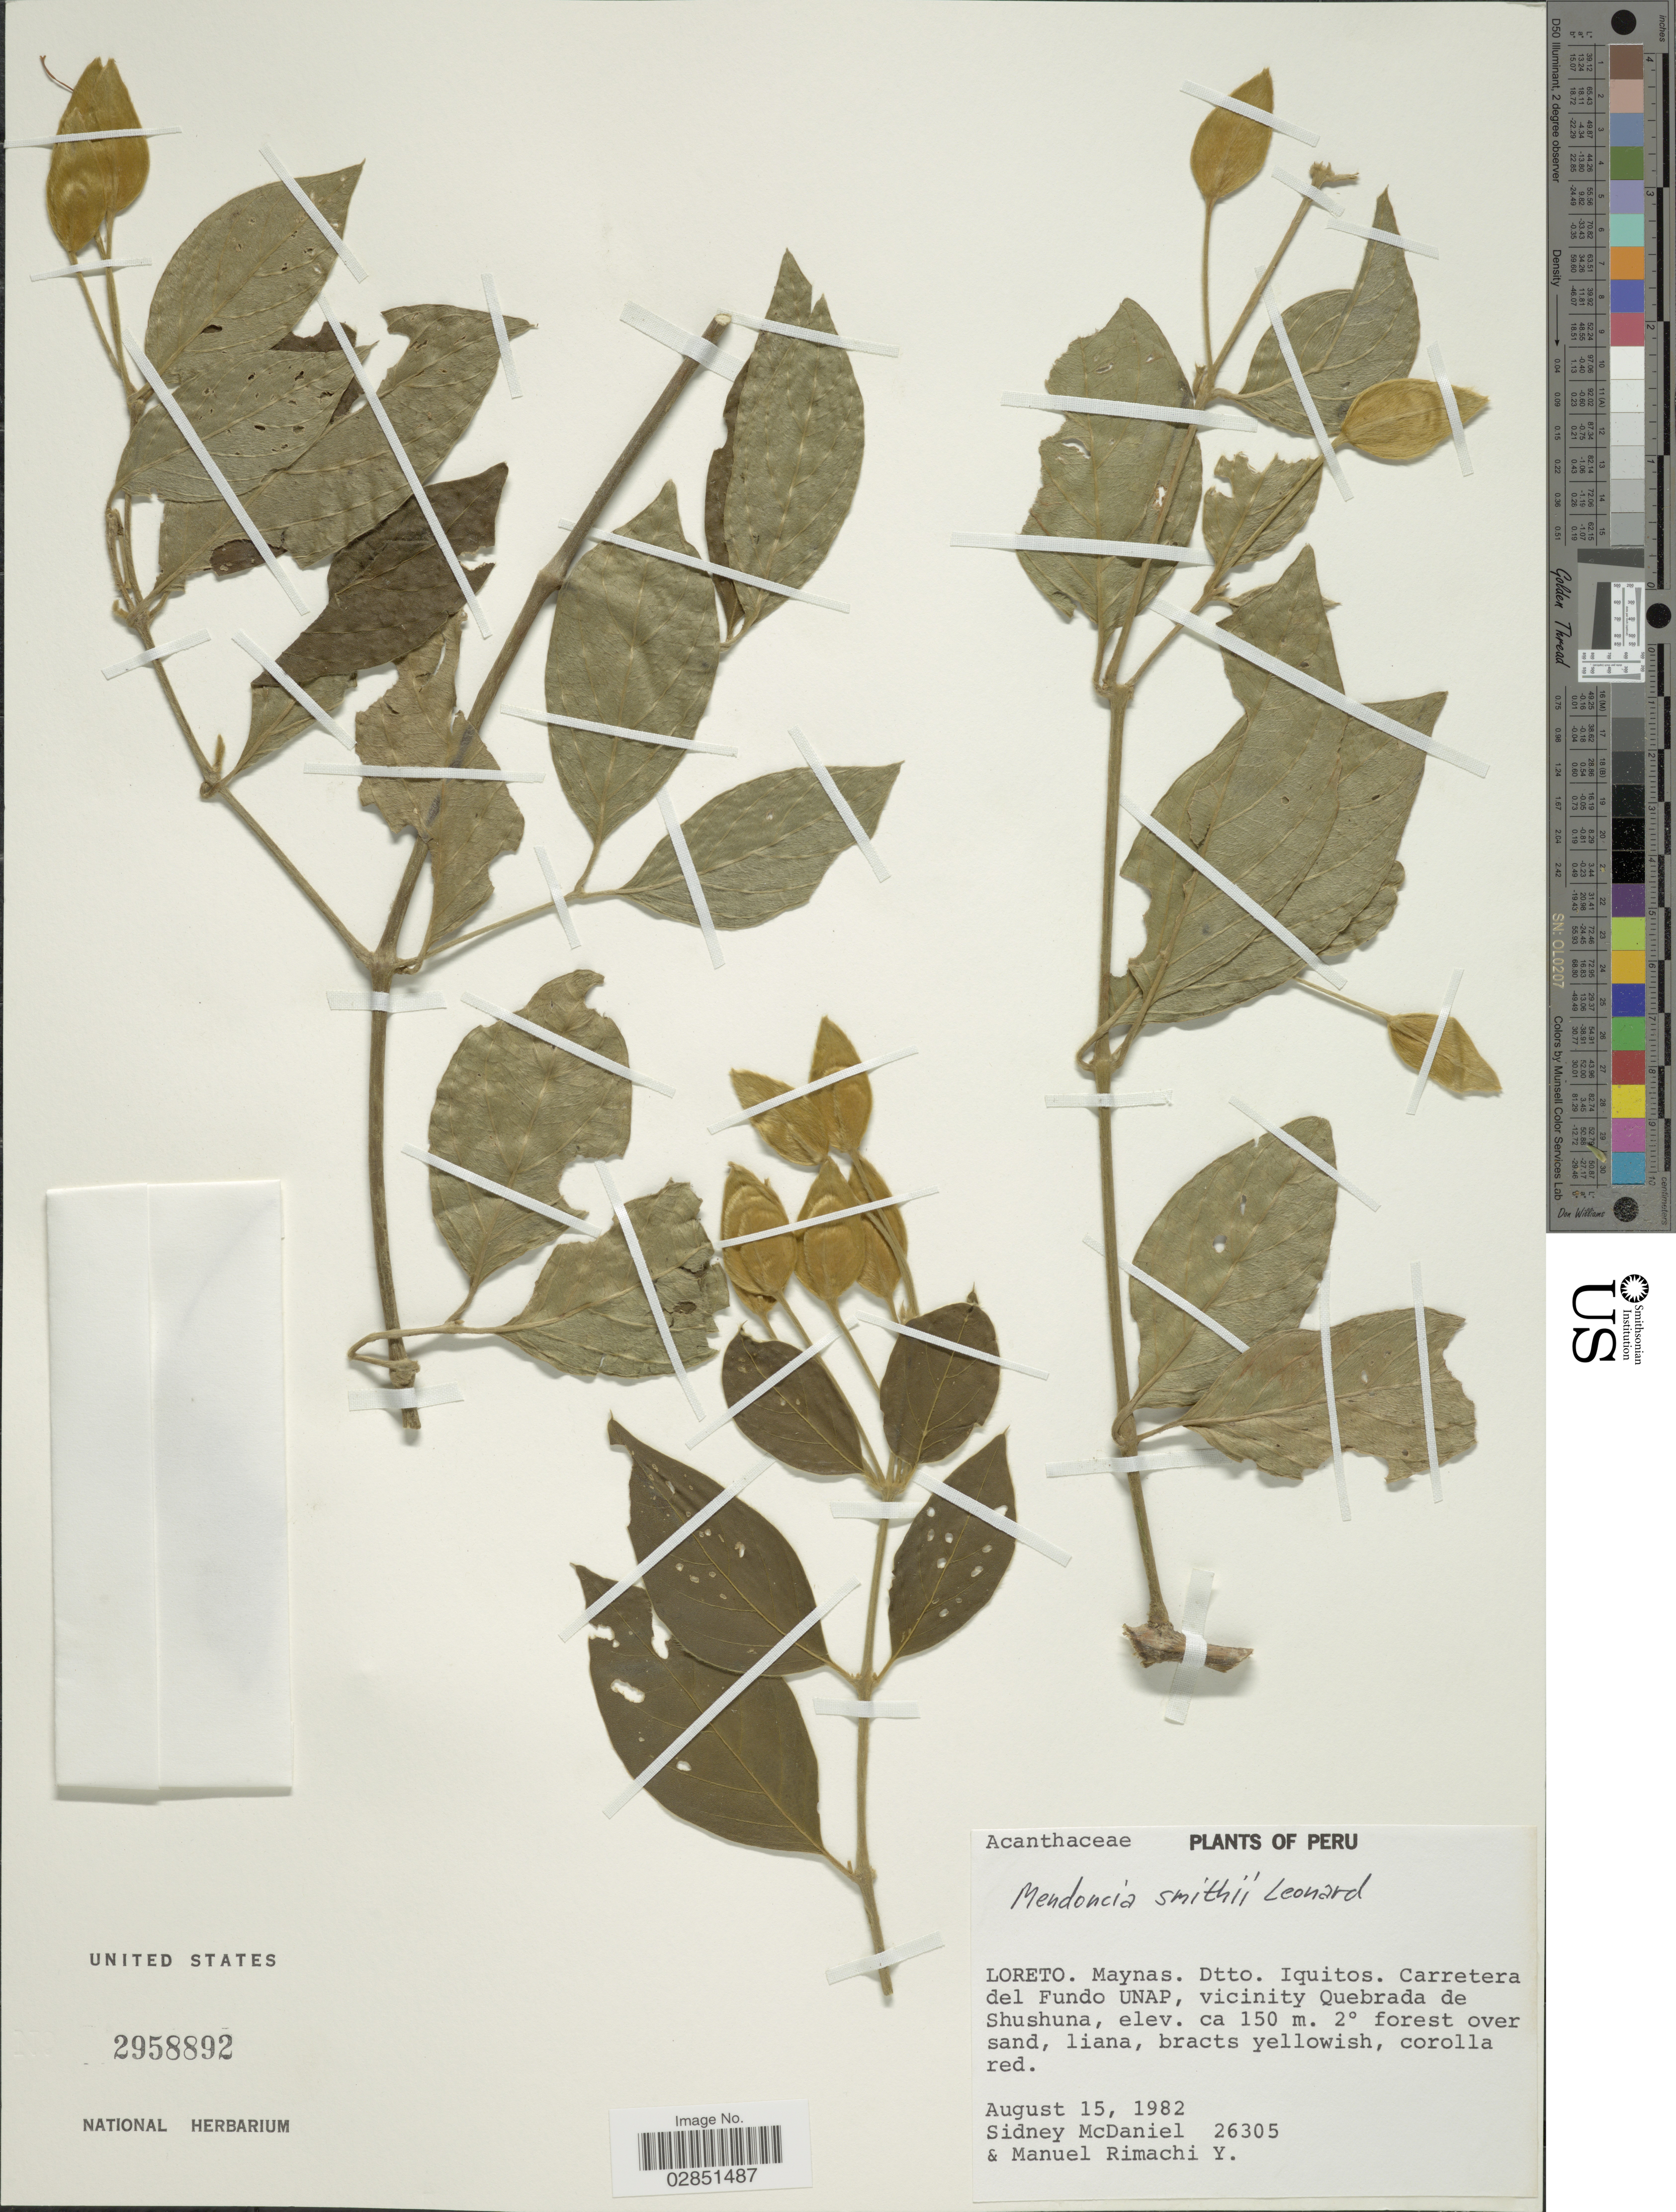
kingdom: Plantae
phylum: Tracheophyta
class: Magnoliopsida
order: Lamiales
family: Acanthaceae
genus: Mendoncia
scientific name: Mendoncia smithii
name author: Leonard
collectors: S. McDaniel & M. Rimachi Y.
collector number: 26305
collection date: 1982-08-15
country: Peru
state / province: Loreto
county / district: Maynas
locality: Dtto. Iquitos. Carretera del Fundo UNAP, vicinity Quebrada de Shushuna.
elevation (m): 150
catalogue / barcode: US 2958892